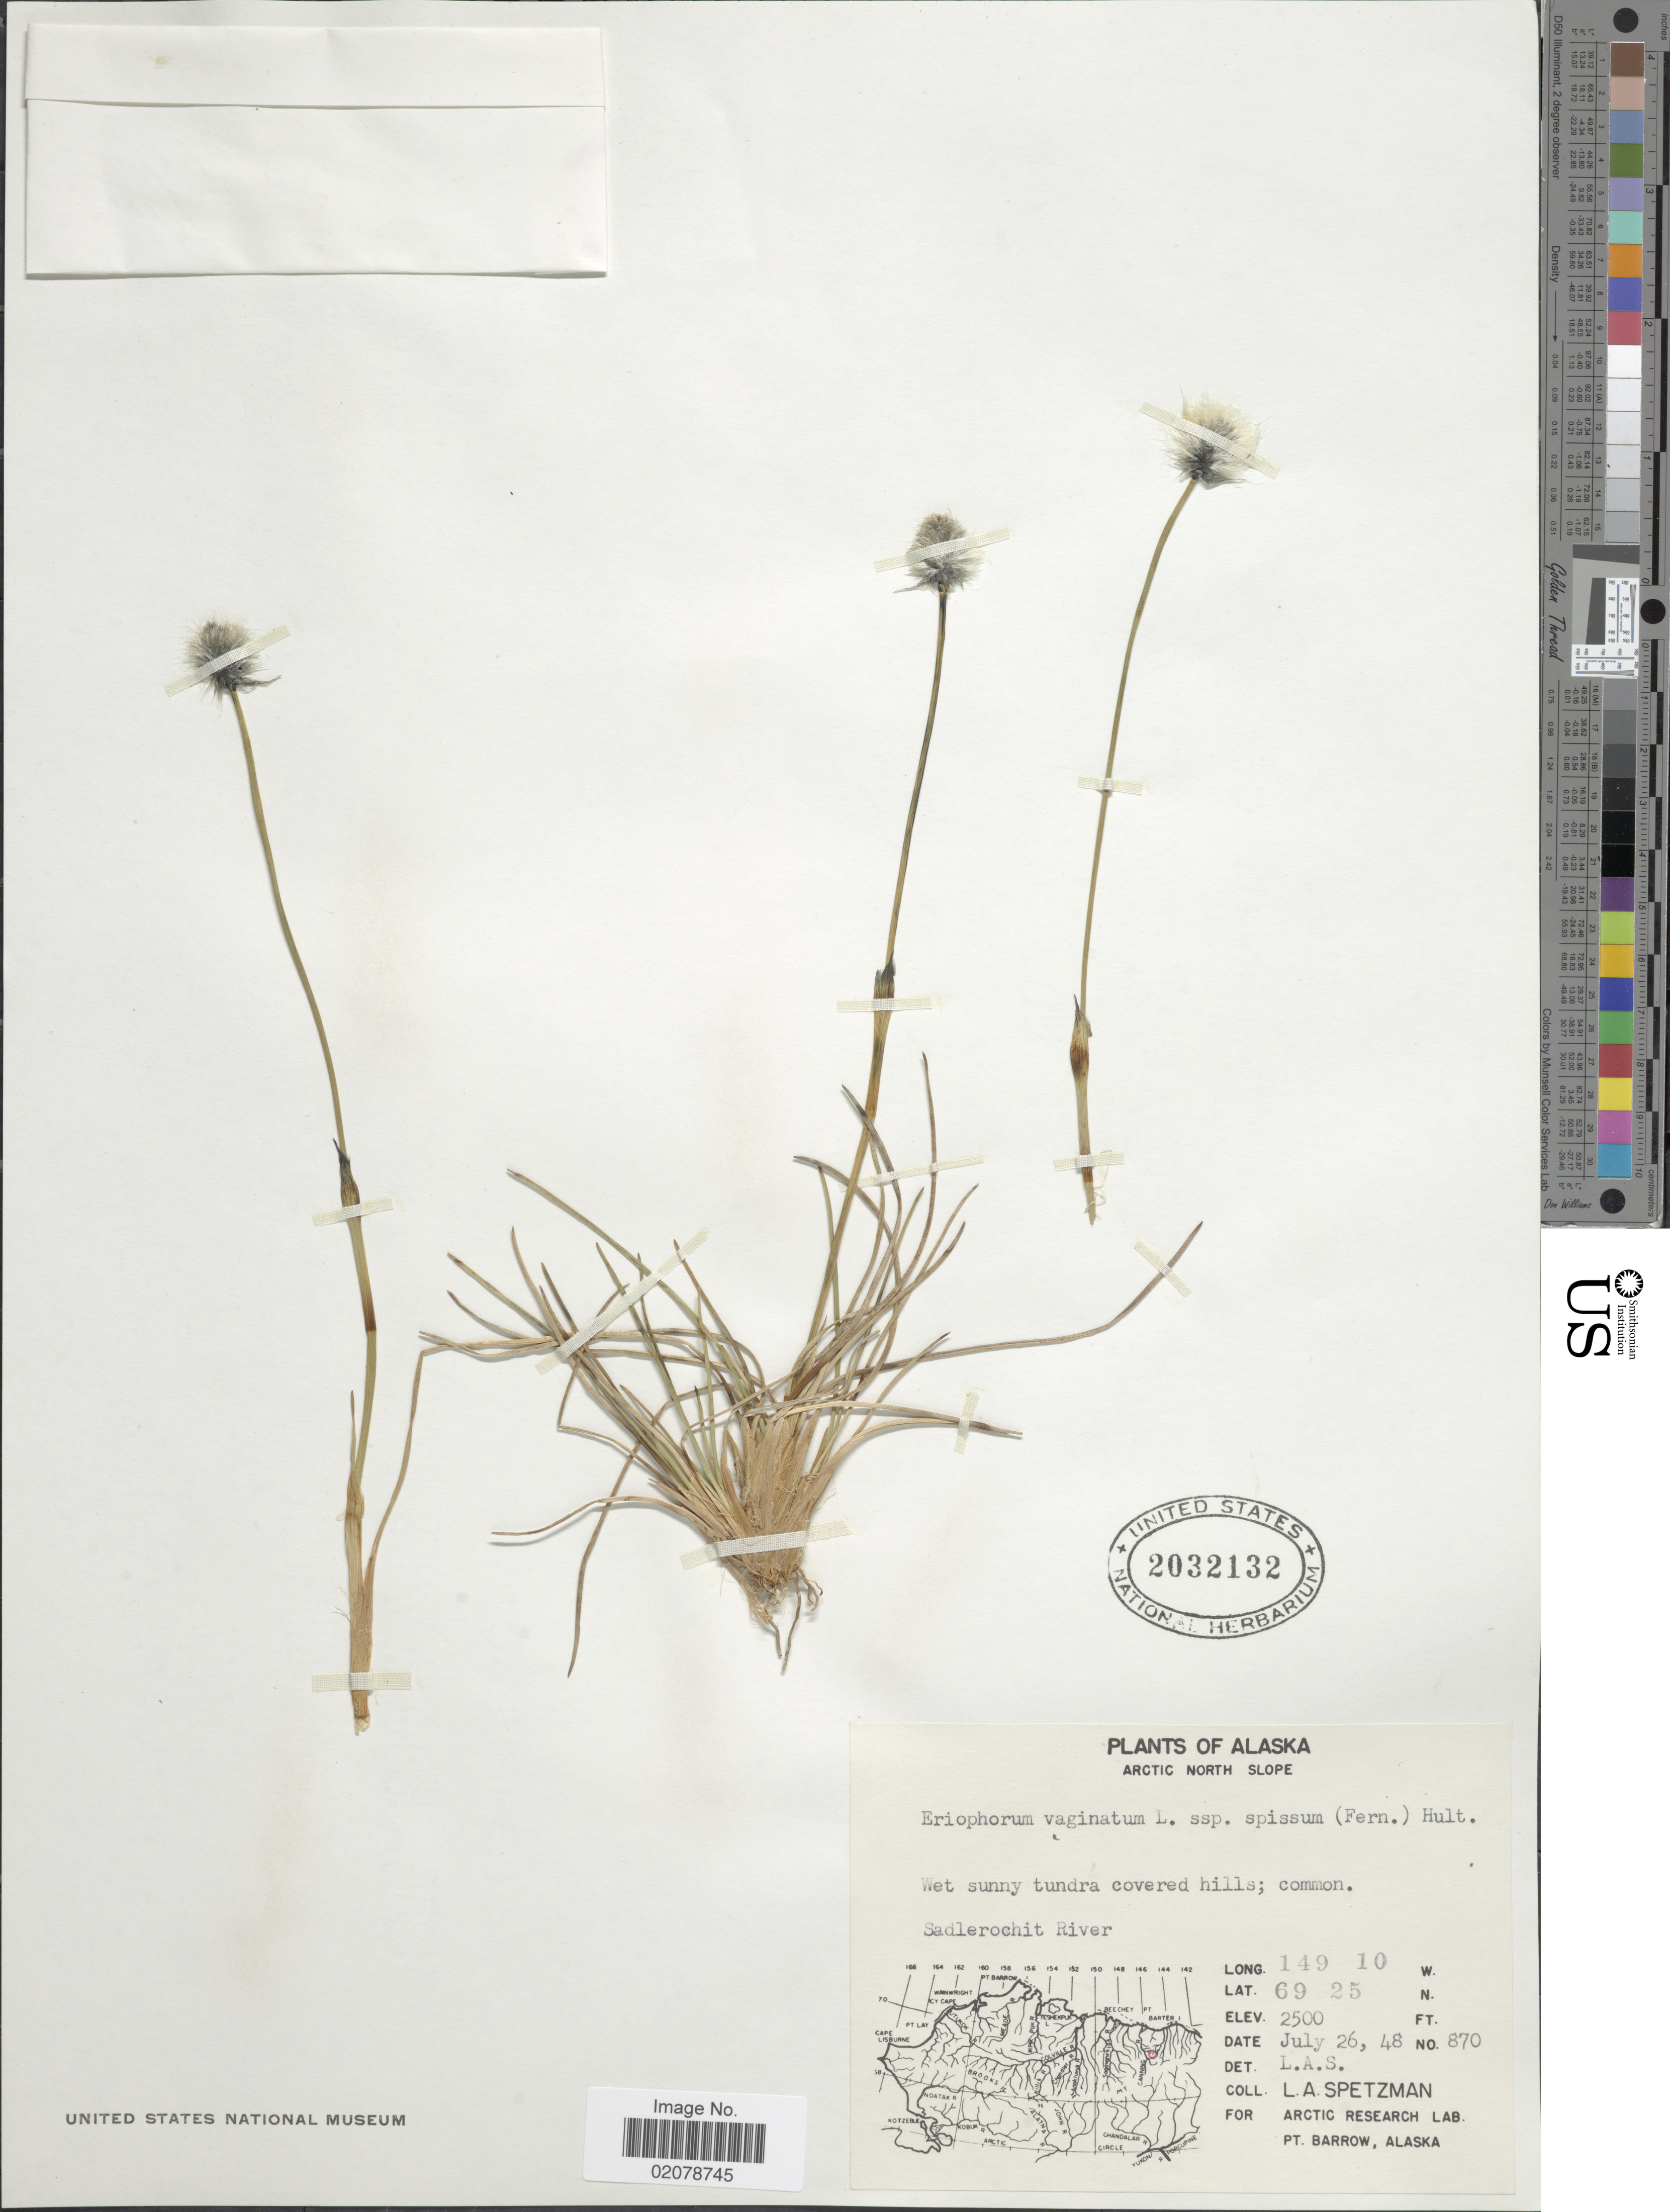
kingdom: Plantae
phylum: Tracheophyta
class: Liliopsida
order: Poales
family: Cyperaceae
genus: Eriophorum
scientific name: Eriophorum vaginatum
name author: L.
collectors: L. Spetzman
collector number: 870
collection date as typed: Transcribed d/m/y: 26/7/48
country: United States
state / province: Alaska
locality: Arctic north slope. Sadlerochit River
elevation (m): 762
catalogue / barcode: US 2032132